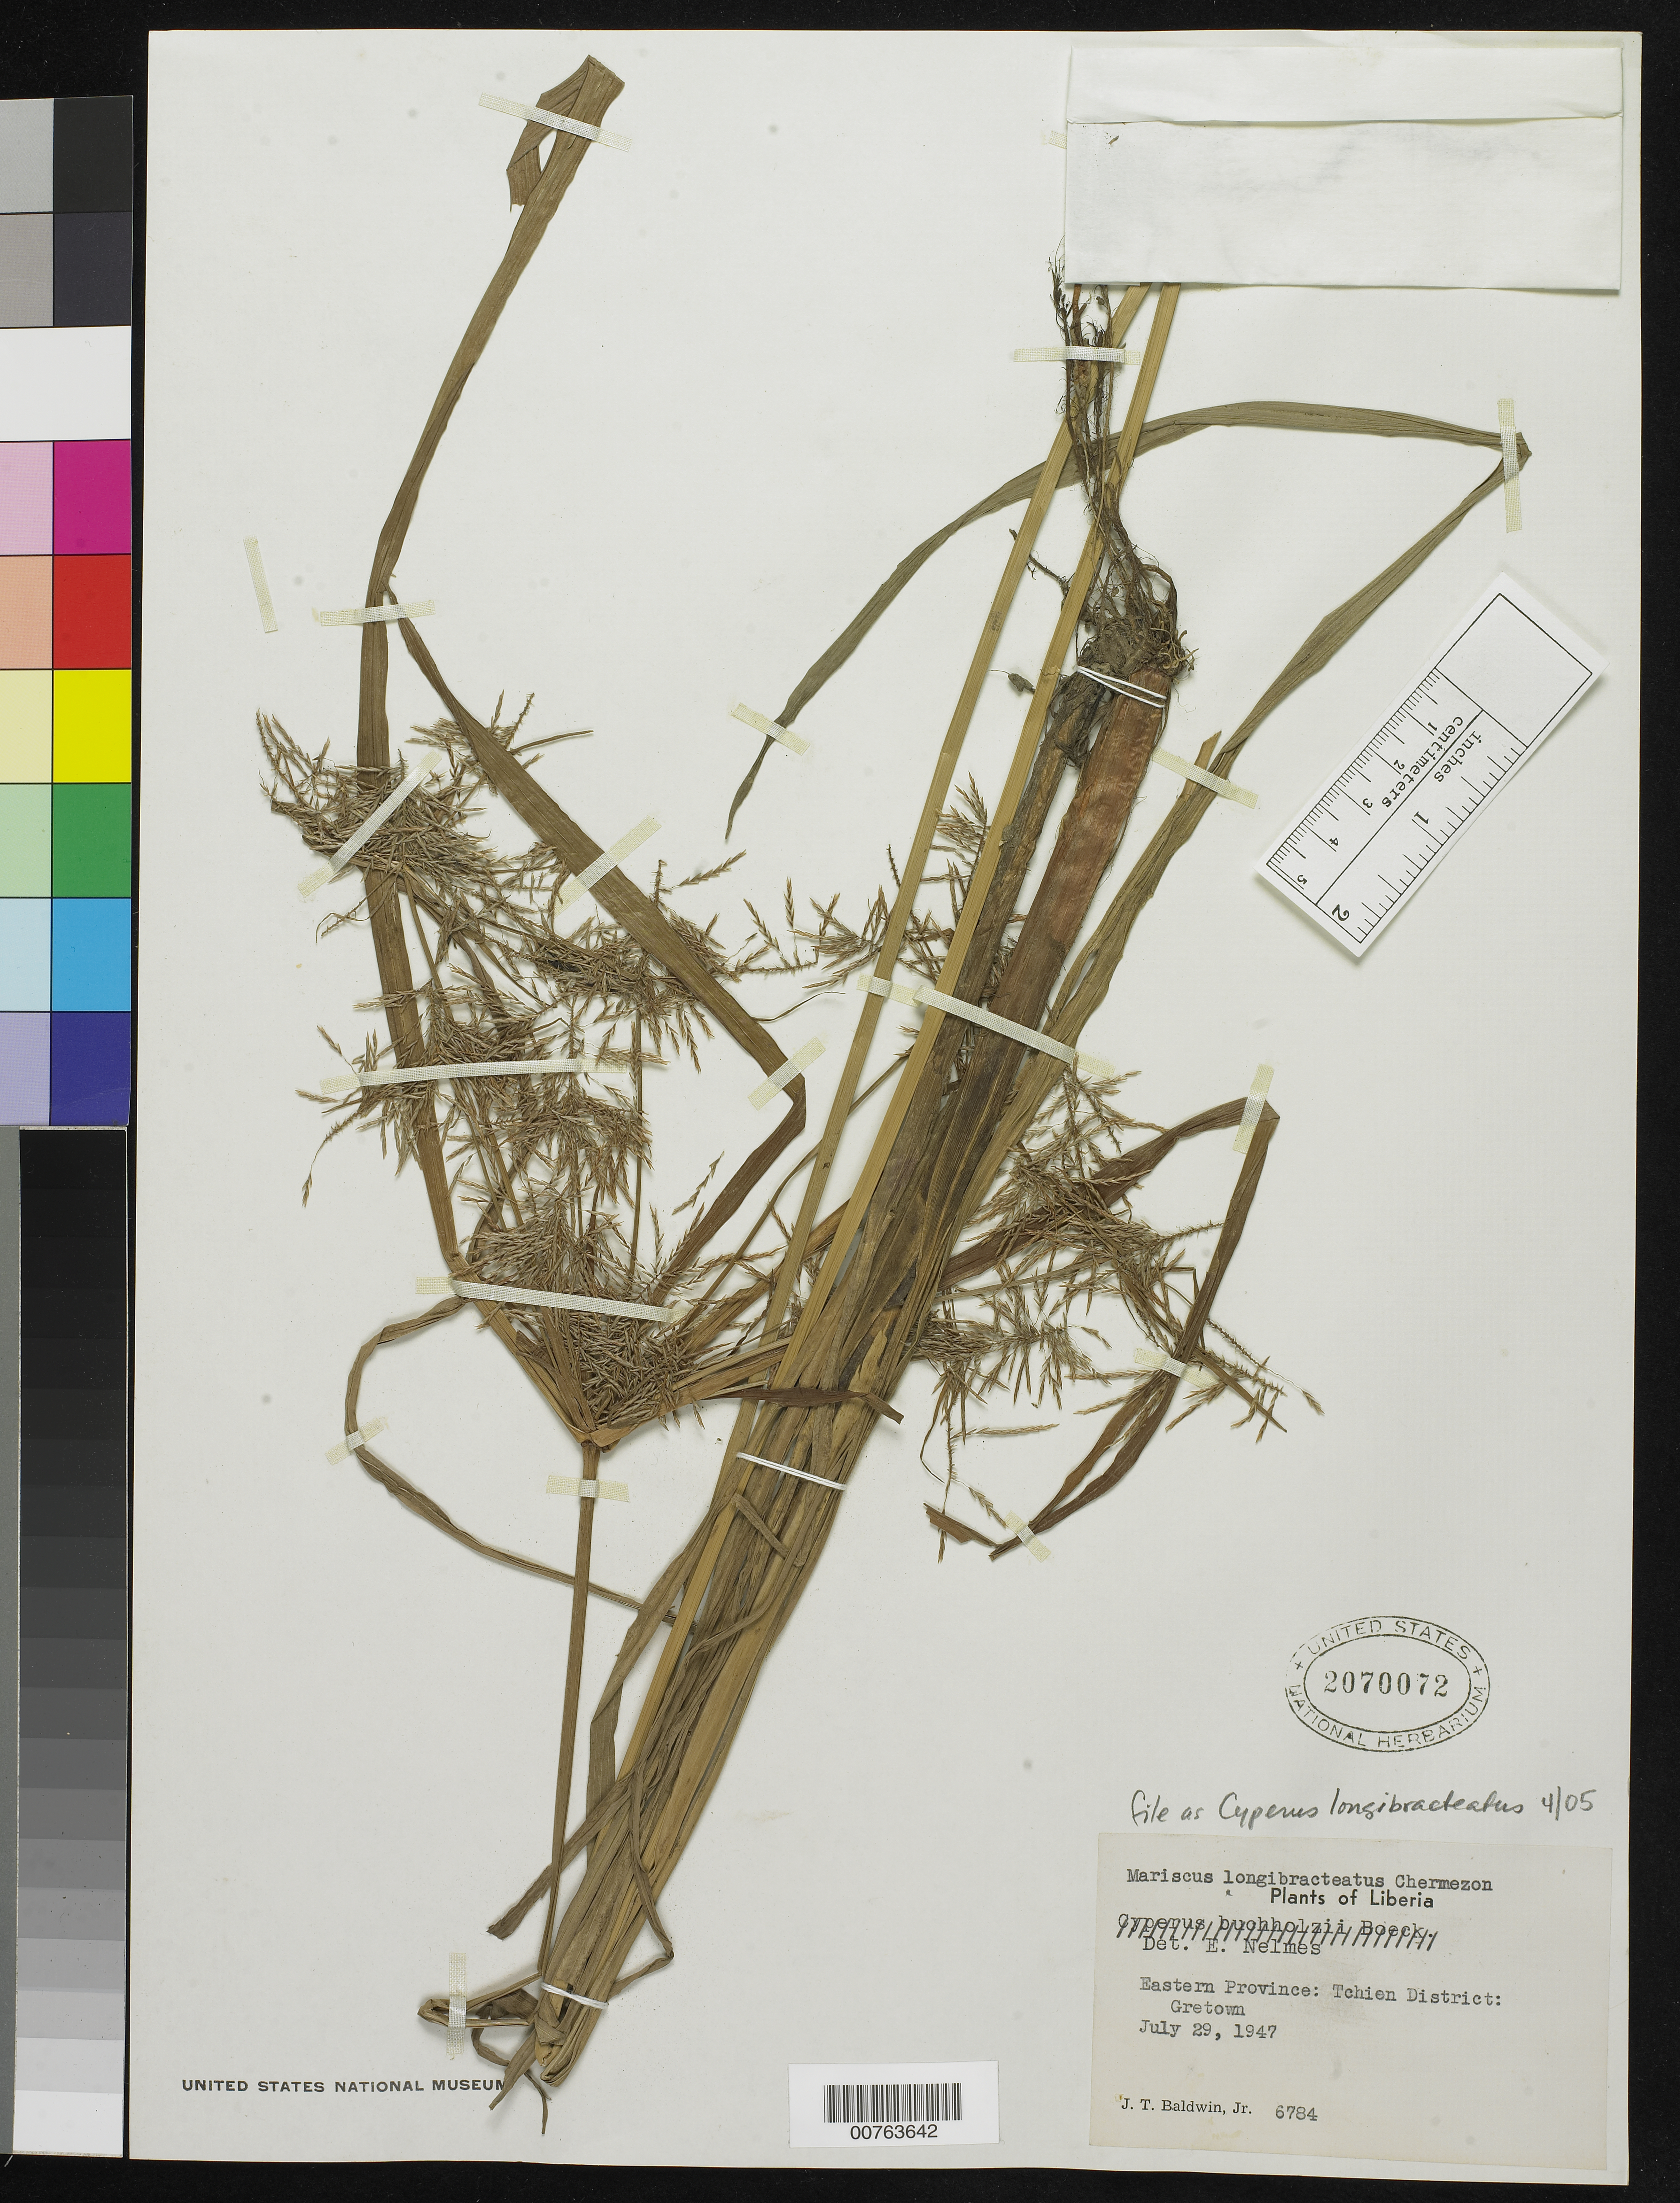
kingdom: Plantae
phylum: Tracheophyta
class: Liliopsida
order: Poales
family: Cyperaceae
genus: Cyperus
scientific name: Cyperus distans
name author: L. f.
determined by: Strong, Mark T., (BOT), Smithsonian Institution - National Museum of Natural History (UNITED STATES)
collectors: J. T. Baldwin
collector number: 6784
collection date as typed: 29 Jun 1947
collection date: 1947-06-29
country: Liberia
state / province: Grand Gedeh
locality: Eastern Province: Tchien District, Gretown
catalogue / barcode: US 2070072